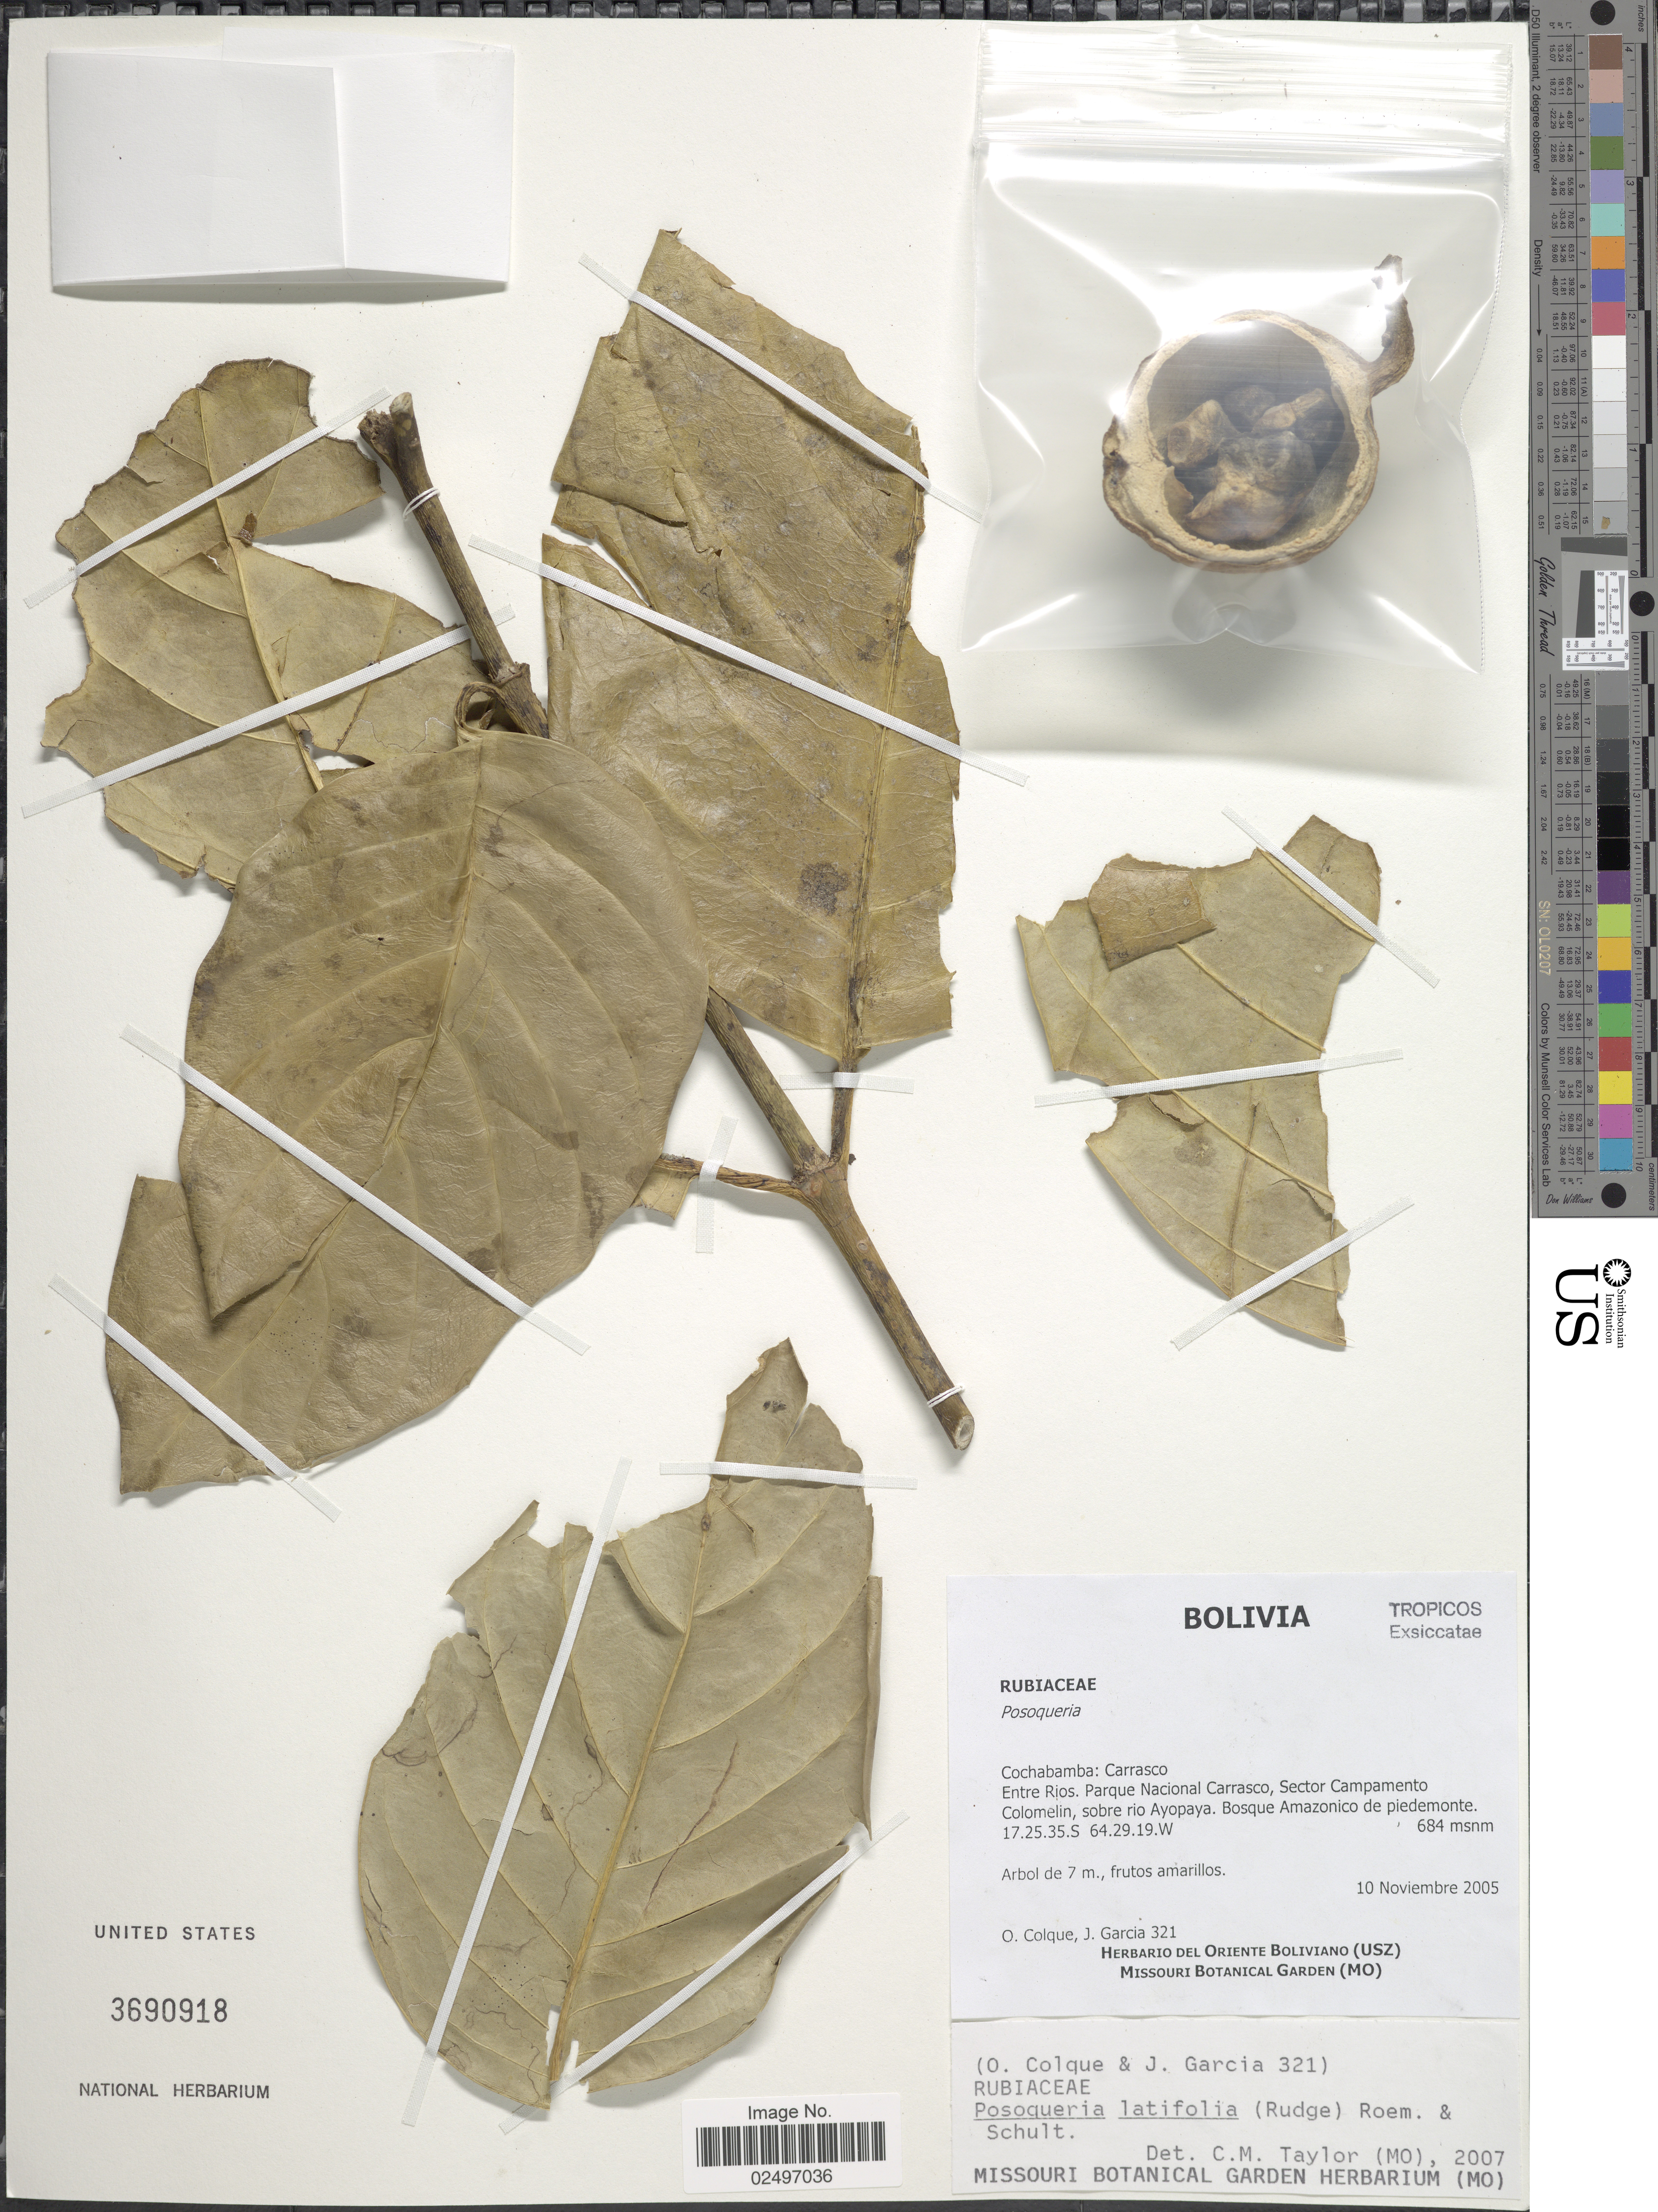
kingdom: Plantae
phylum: Tracheophyta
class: Magnoliopsida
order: Gentianales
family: Rubiaceae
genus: Posoqueria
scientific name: Posoqueria latifolia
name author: (Rudge) Roem. & Schult.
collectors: O. Colque & J. Garcia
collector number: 321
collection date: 2005-11-10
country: Bolivia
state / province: Cochabamba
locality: Carrasco, Entre Rios. parque Nacional Carrasco, Sector Campamento Colomelin, sobre rio Ayopaya. Bosque Amazonico de piedemonte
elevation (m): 684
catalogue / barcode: US 3690918